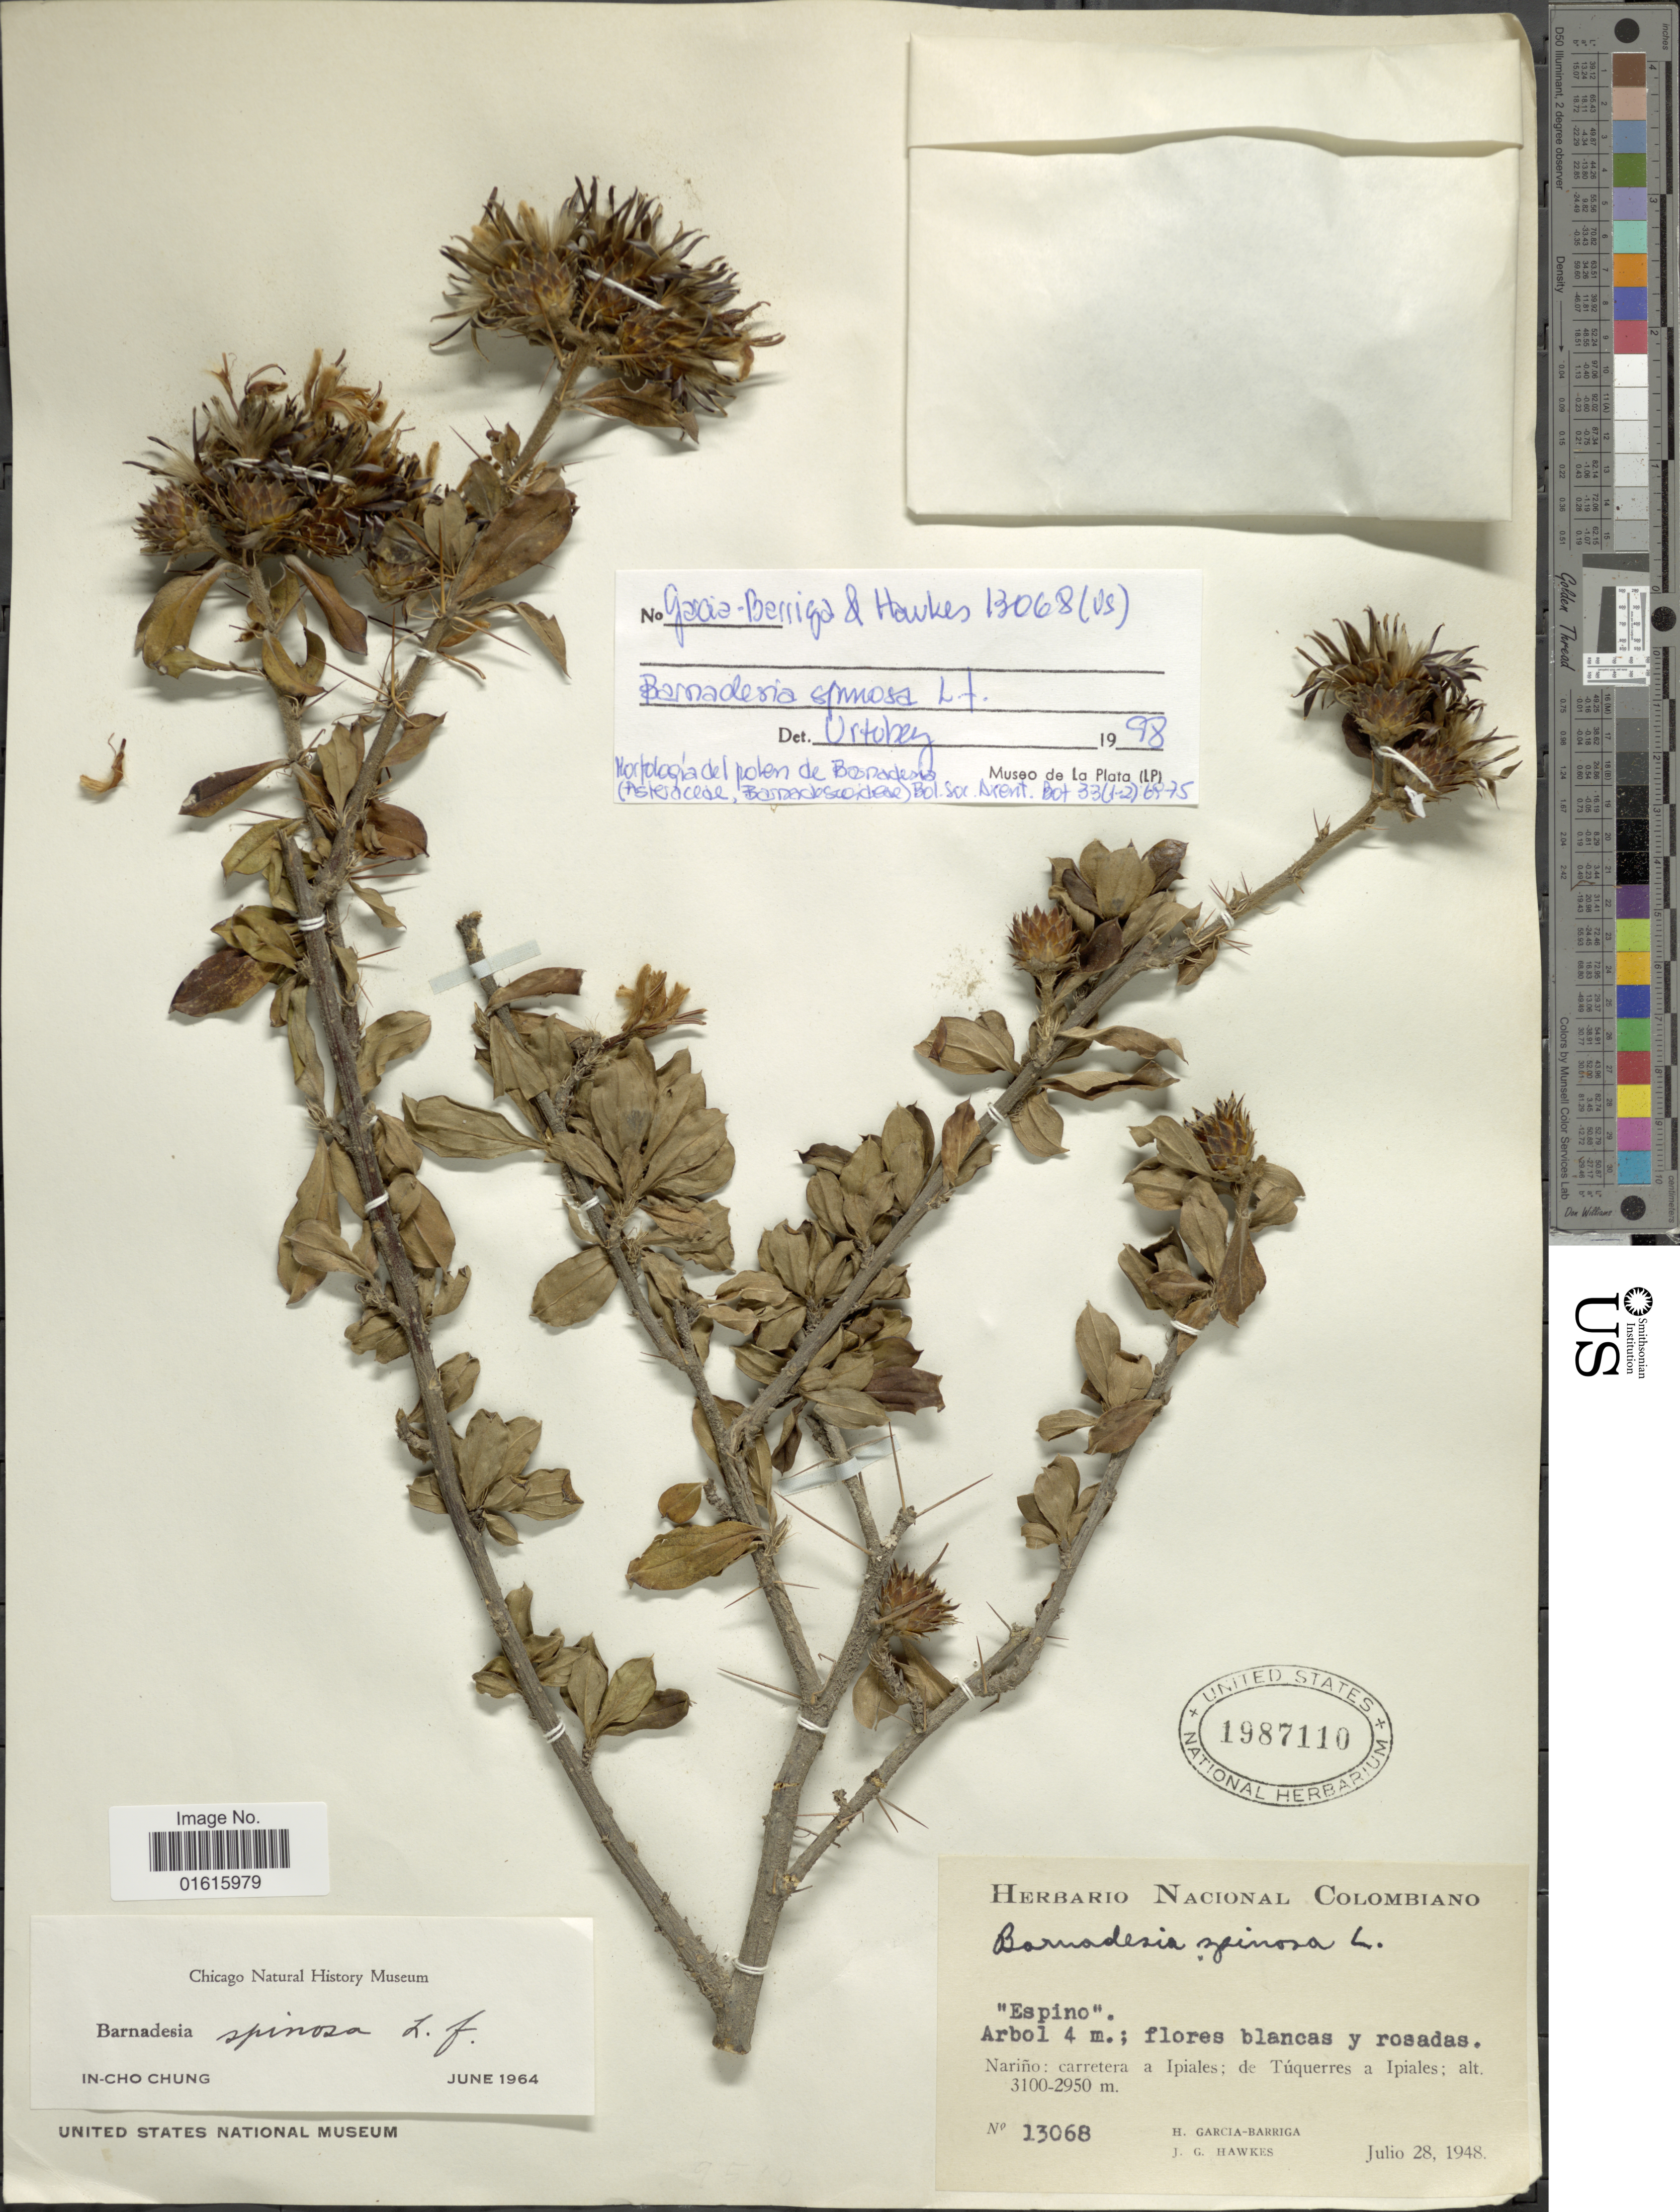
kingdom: Plantae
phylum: Tracheophyta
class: Magnoliopsida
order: Asterales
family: Asteraceae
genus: Barnadesia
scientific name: Barnadesia spinosa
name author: L. f.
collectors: H. García Barriga & J. Hawkes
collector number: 13068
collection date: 1948-07-28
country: Colombia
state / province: Nariño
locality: Carretera a Ipiales; de Tuqyerres a Ipiales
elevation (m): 2950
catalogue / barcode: US 1987110